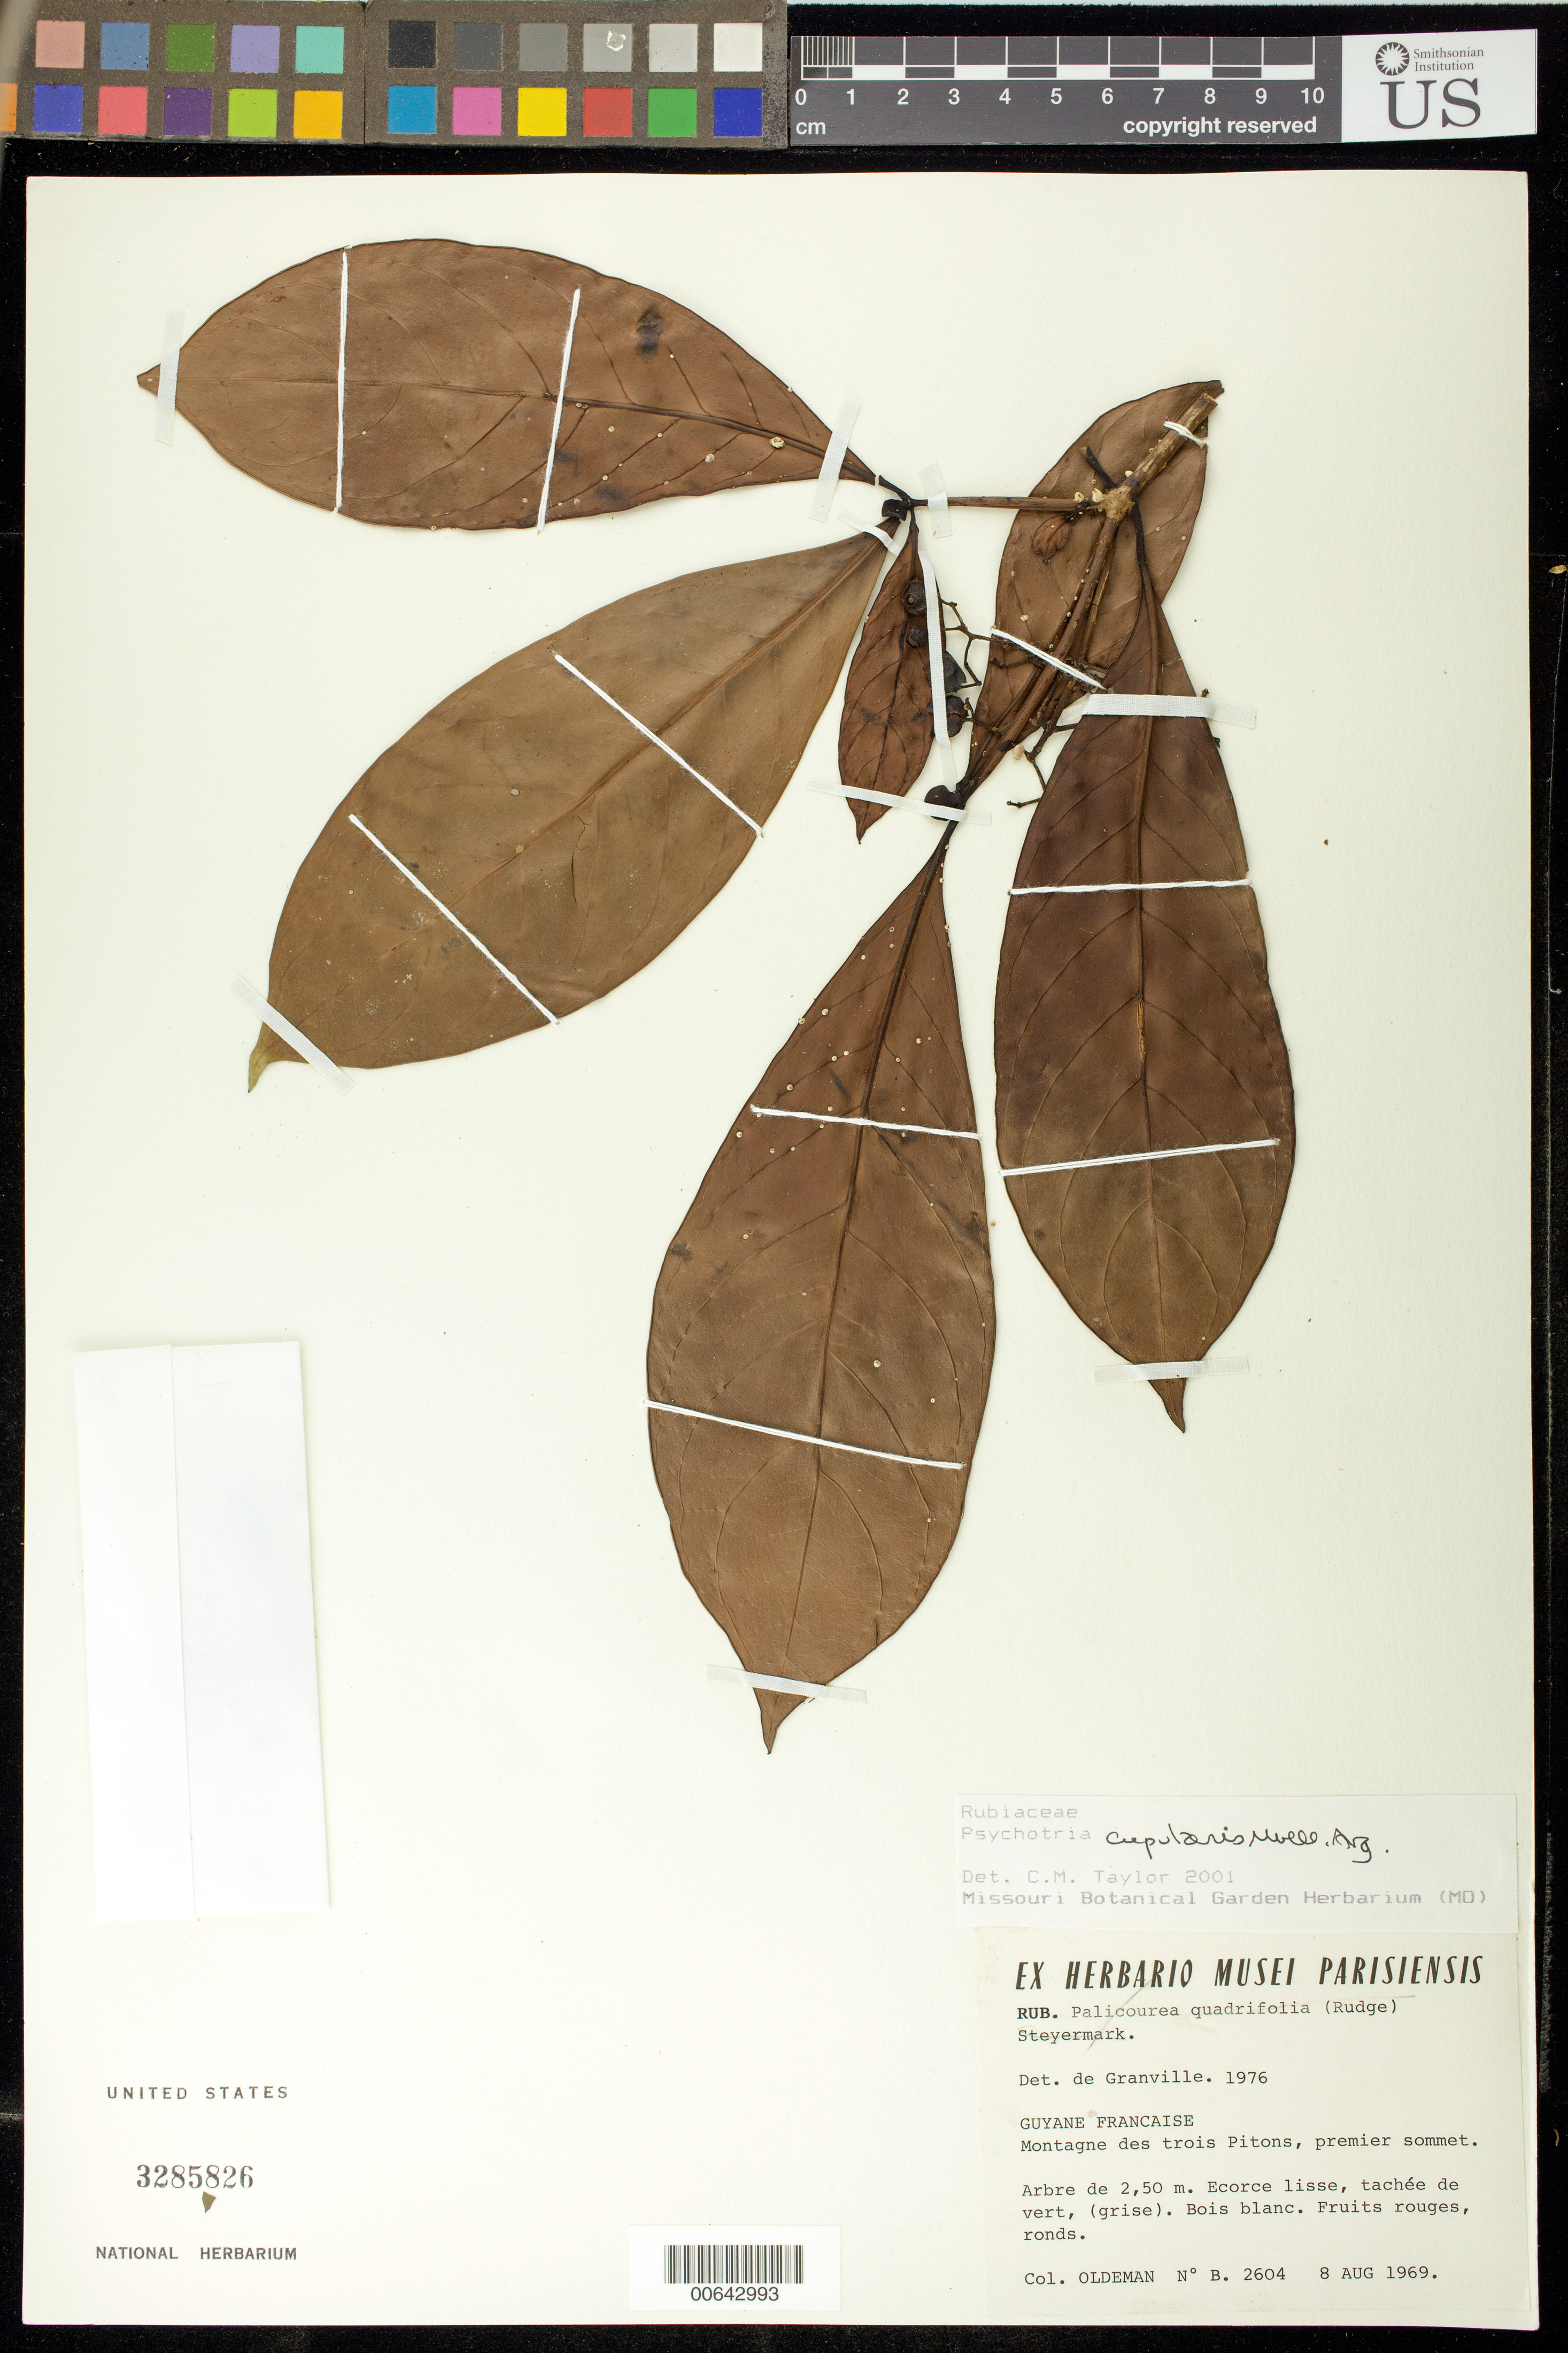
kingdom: Plantae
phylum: Tracheophyta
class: Magnoliopsida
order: Gentianales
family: Rubiaceae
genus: Psychotria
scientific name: Psychotria cupularis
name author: (Müll. Arg.) Standl.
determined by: Taylor, Charlotte M.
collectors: R. Oldeman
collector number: B 2604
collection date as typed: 8-Aug-69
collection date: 1969-08-08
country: French Guiana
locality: Montagne des Trois Pitons, premier sommet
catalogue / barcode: US 3285826